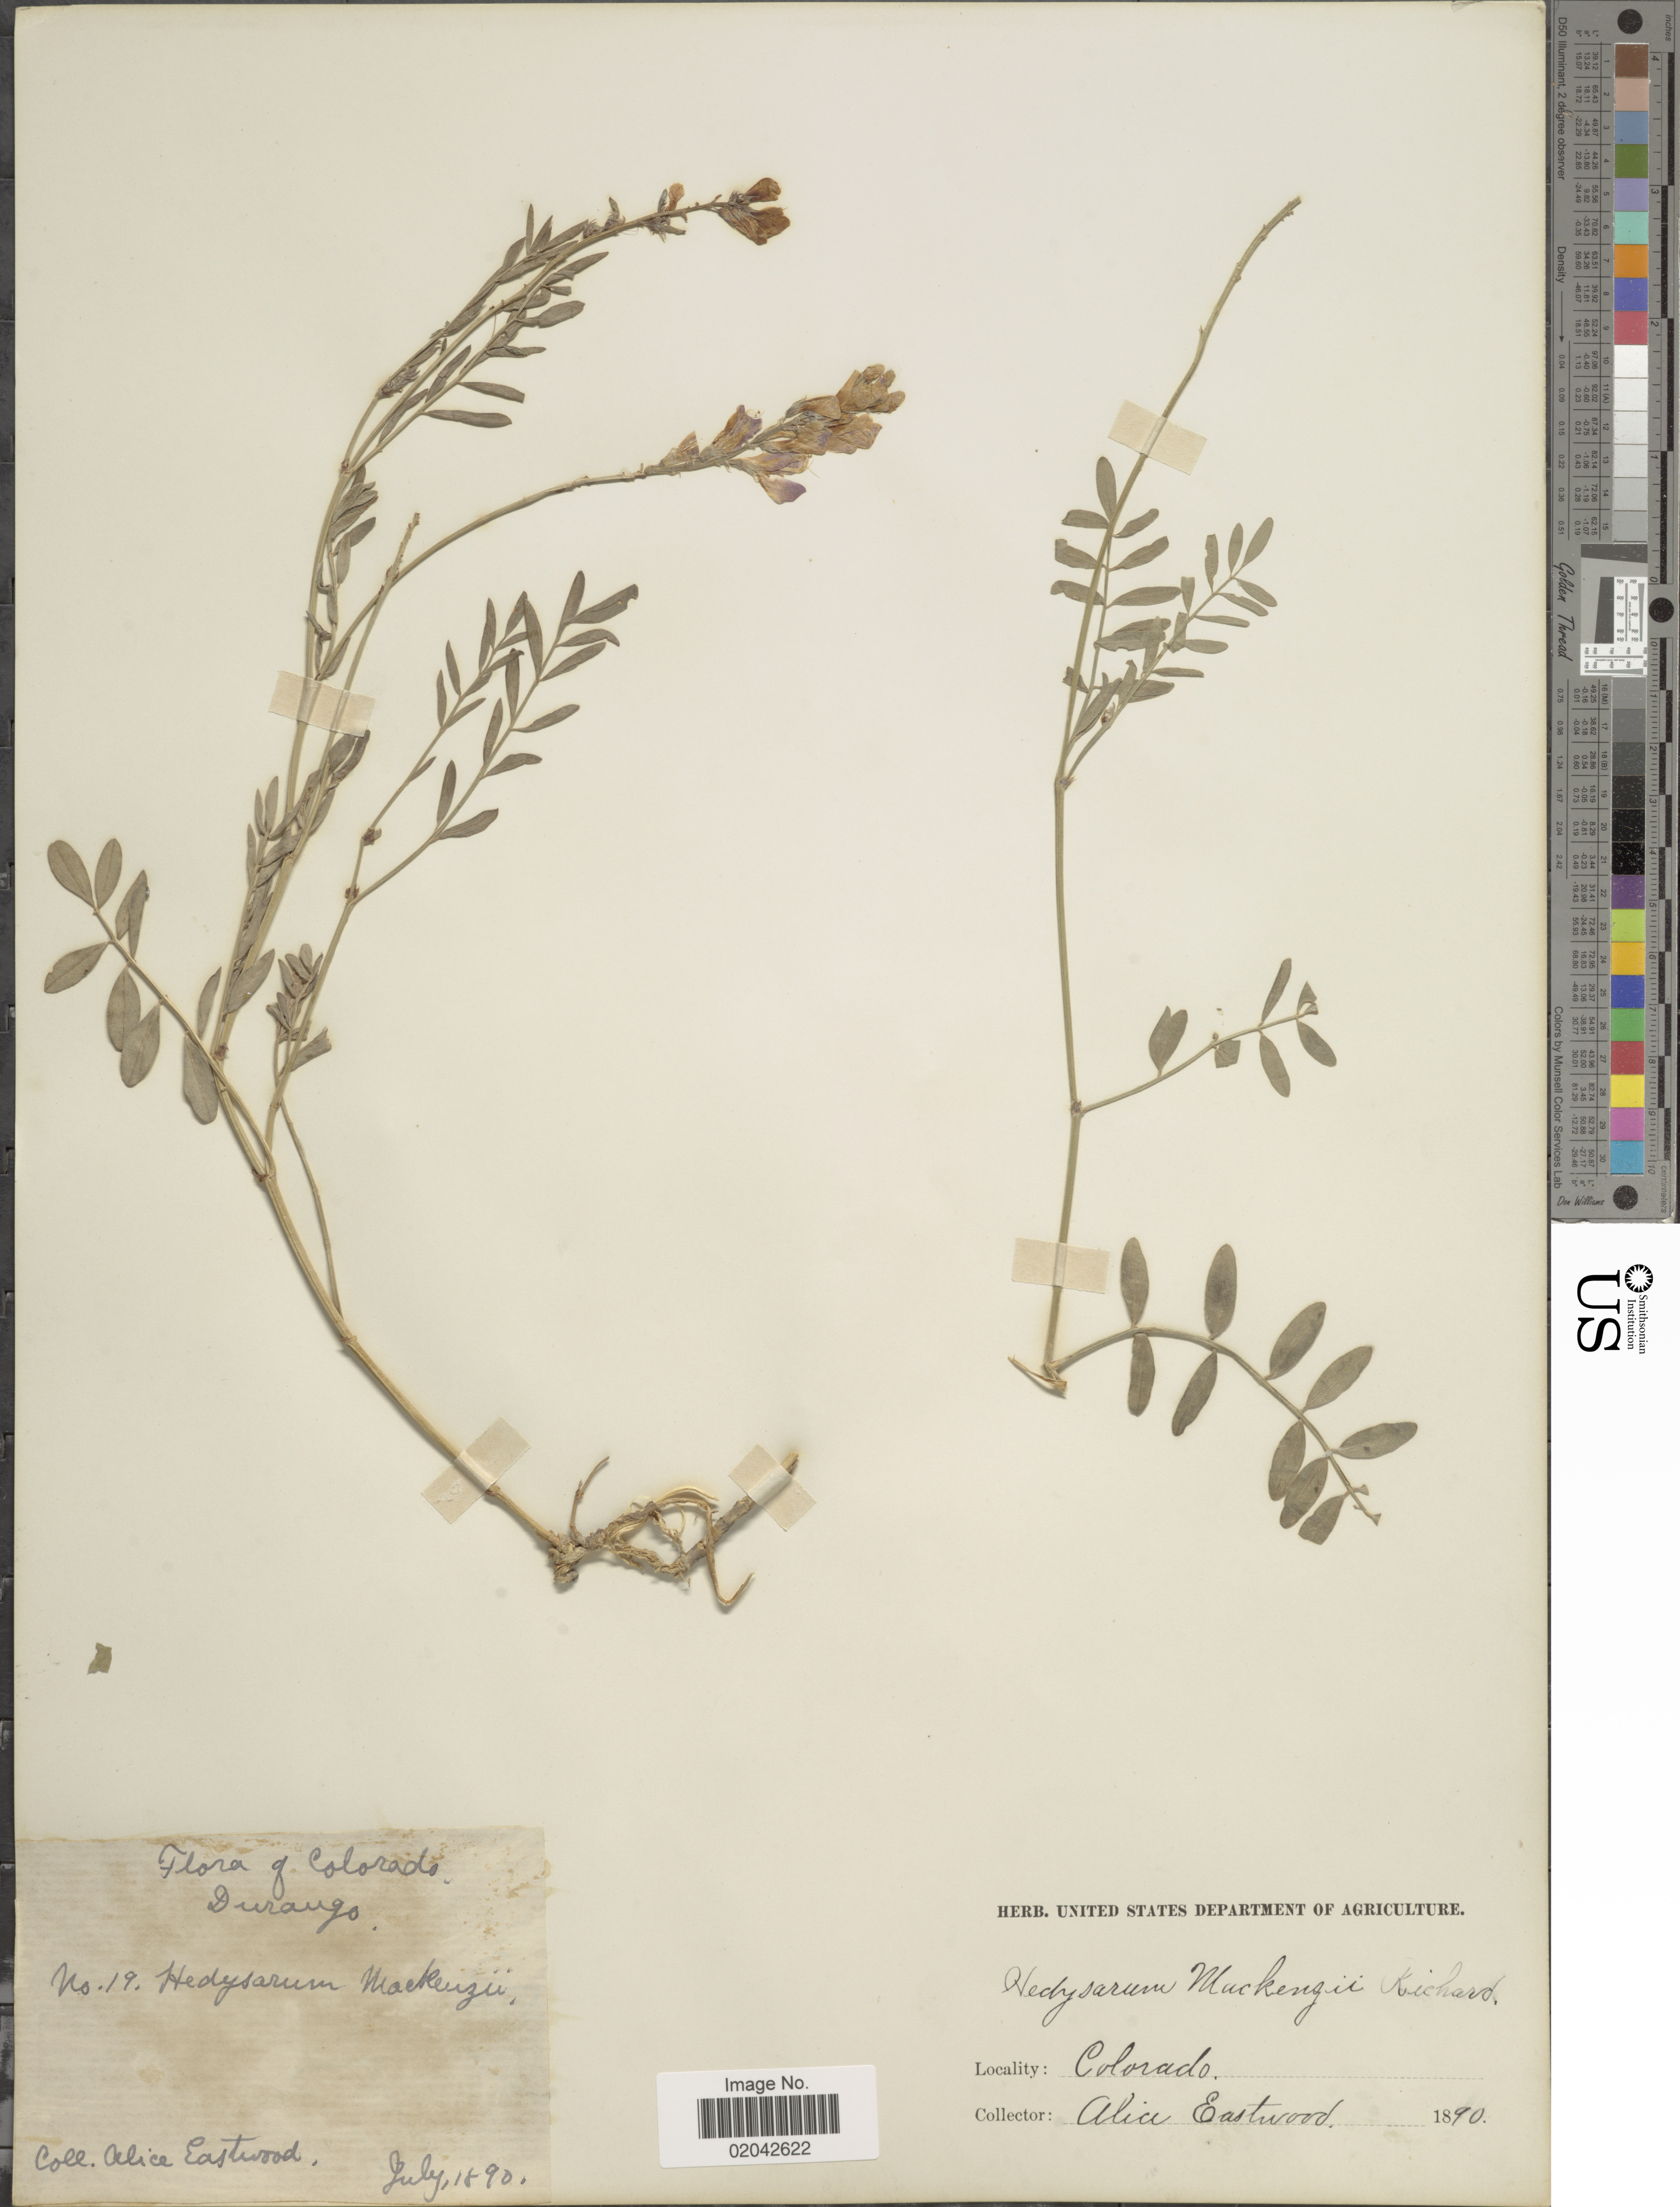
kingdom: Plantae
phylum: Tracheophyta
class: Magnoliopsida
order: Fabales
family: Fabaceae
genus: Hedysarum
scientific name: Hedysarum mackenziei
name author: Richardson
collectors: A. Eastwood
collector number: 19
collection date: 1890-07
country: United States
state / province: Colorado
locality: Durango.